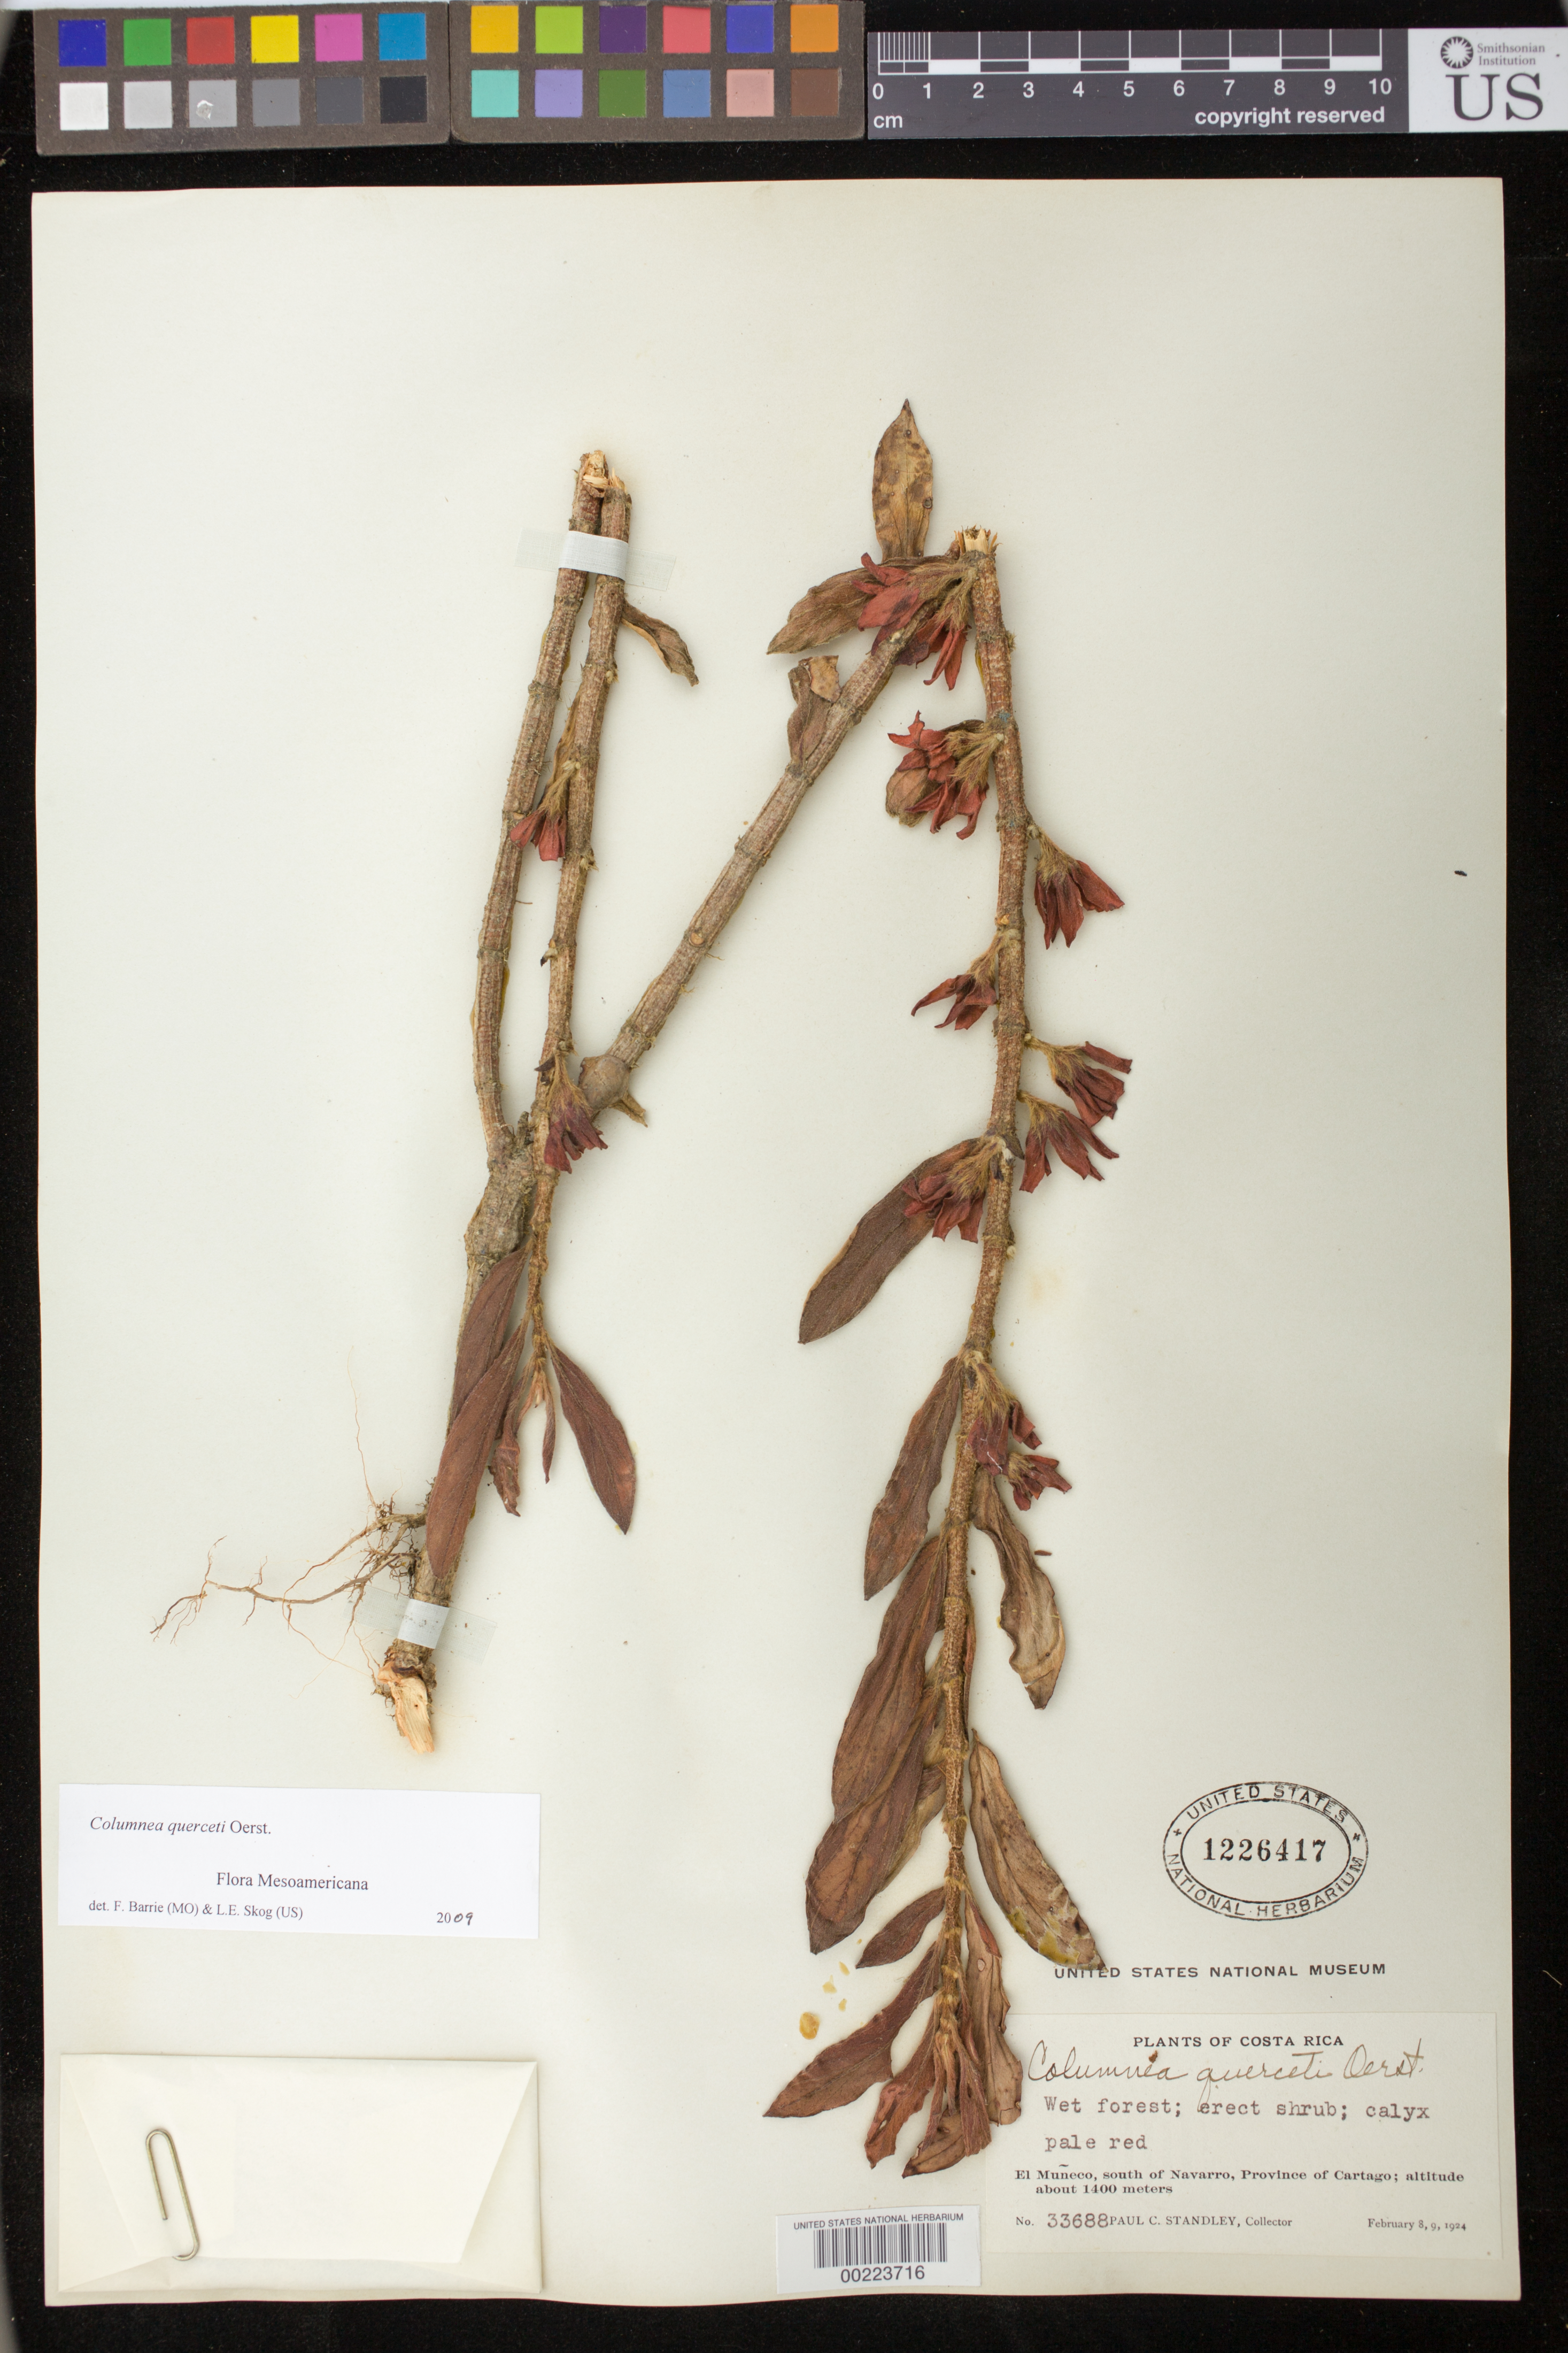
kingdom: Plantae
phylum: Tracheophyta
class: Magnoliopsida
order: Lamiales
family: Gesneriaceae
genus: Columnea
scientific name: Columnea querceti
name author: Oerst.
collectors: P. C. Standley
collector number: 33688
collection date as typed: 8-9 Feb 1924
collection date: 1924-02-08/1924-02-09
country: Costa Rica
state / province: Cartago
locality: El Muneco, S of Navarro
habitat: Wet forest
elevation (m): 1400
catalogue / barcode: US 1226417